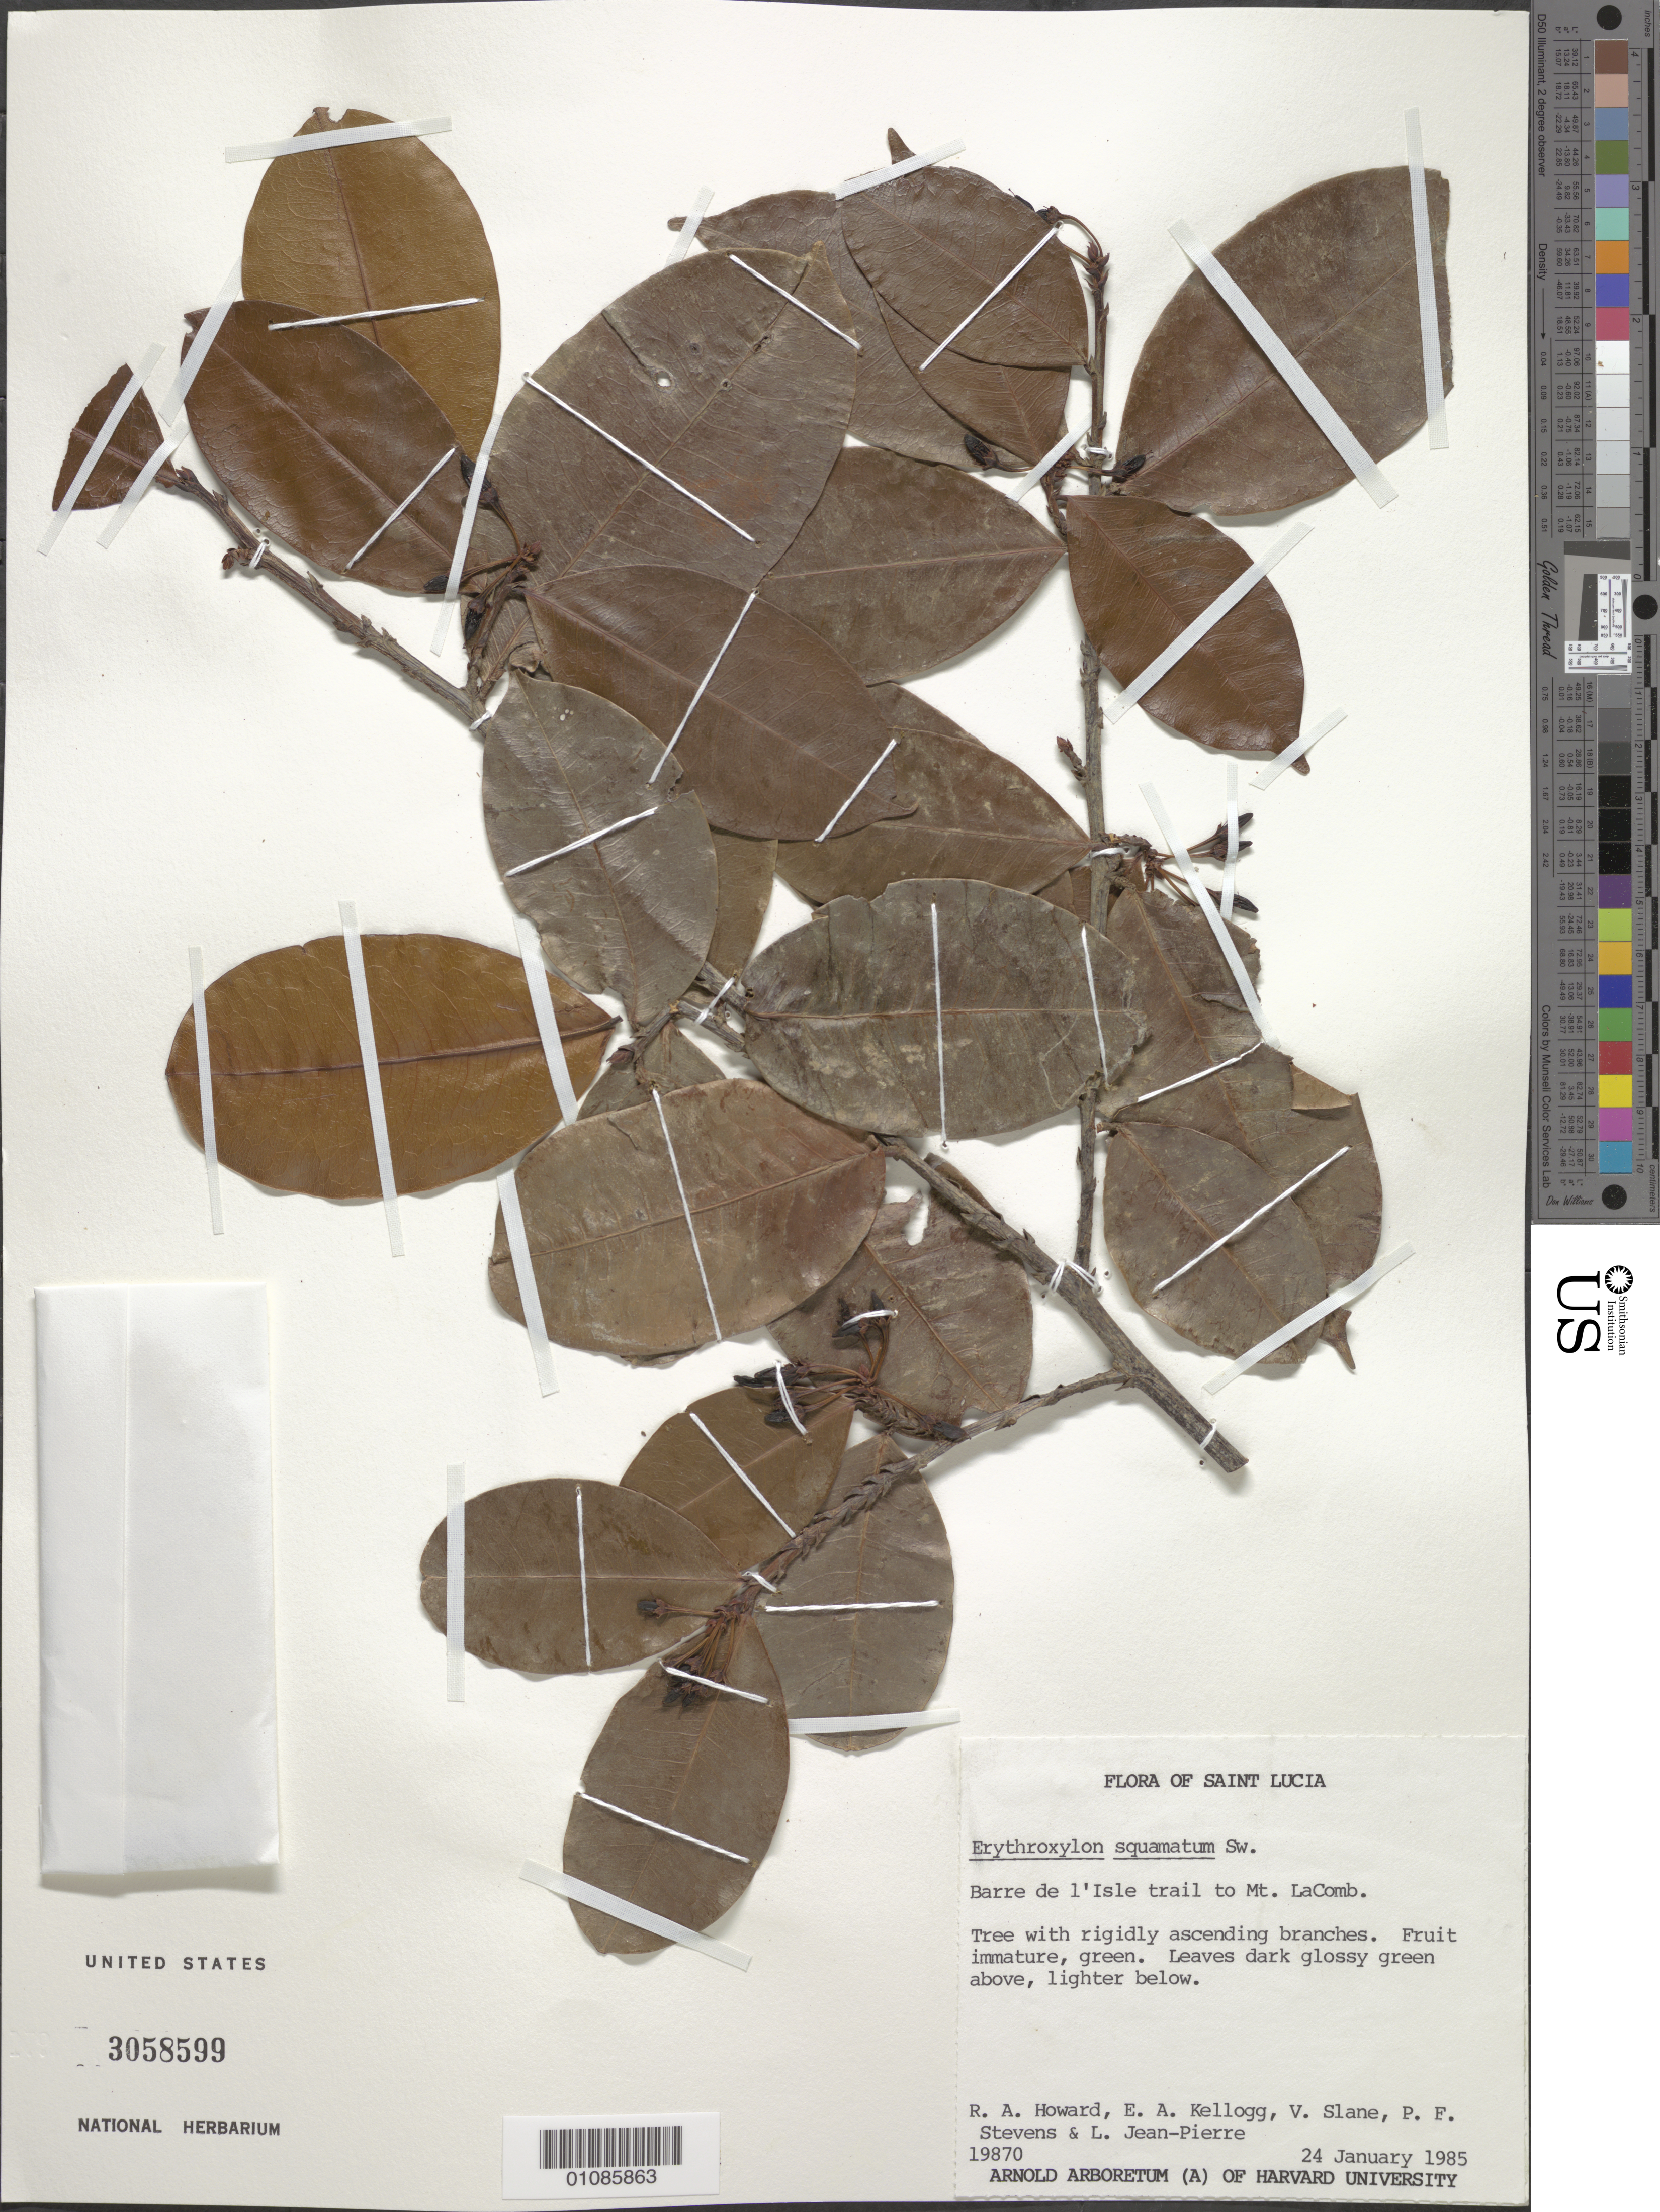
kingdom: Plantae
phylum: Tracheophyta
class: Magnoliopsida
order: Malpighiales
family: Erythroxylaceae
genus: Erythroxylum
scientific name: Erythroxylum squamatum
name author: Sw.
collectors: R. A. Howard, E. A. Kellogg, V. Slane, P. F. Stevens & L. L. Jean-Pierre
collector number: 19870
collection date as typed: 24 Jan 1985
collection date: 1985-01-24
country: St. Lucia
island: St. Lucia I.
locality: Mt. Lacomb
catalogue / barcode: US 3058599